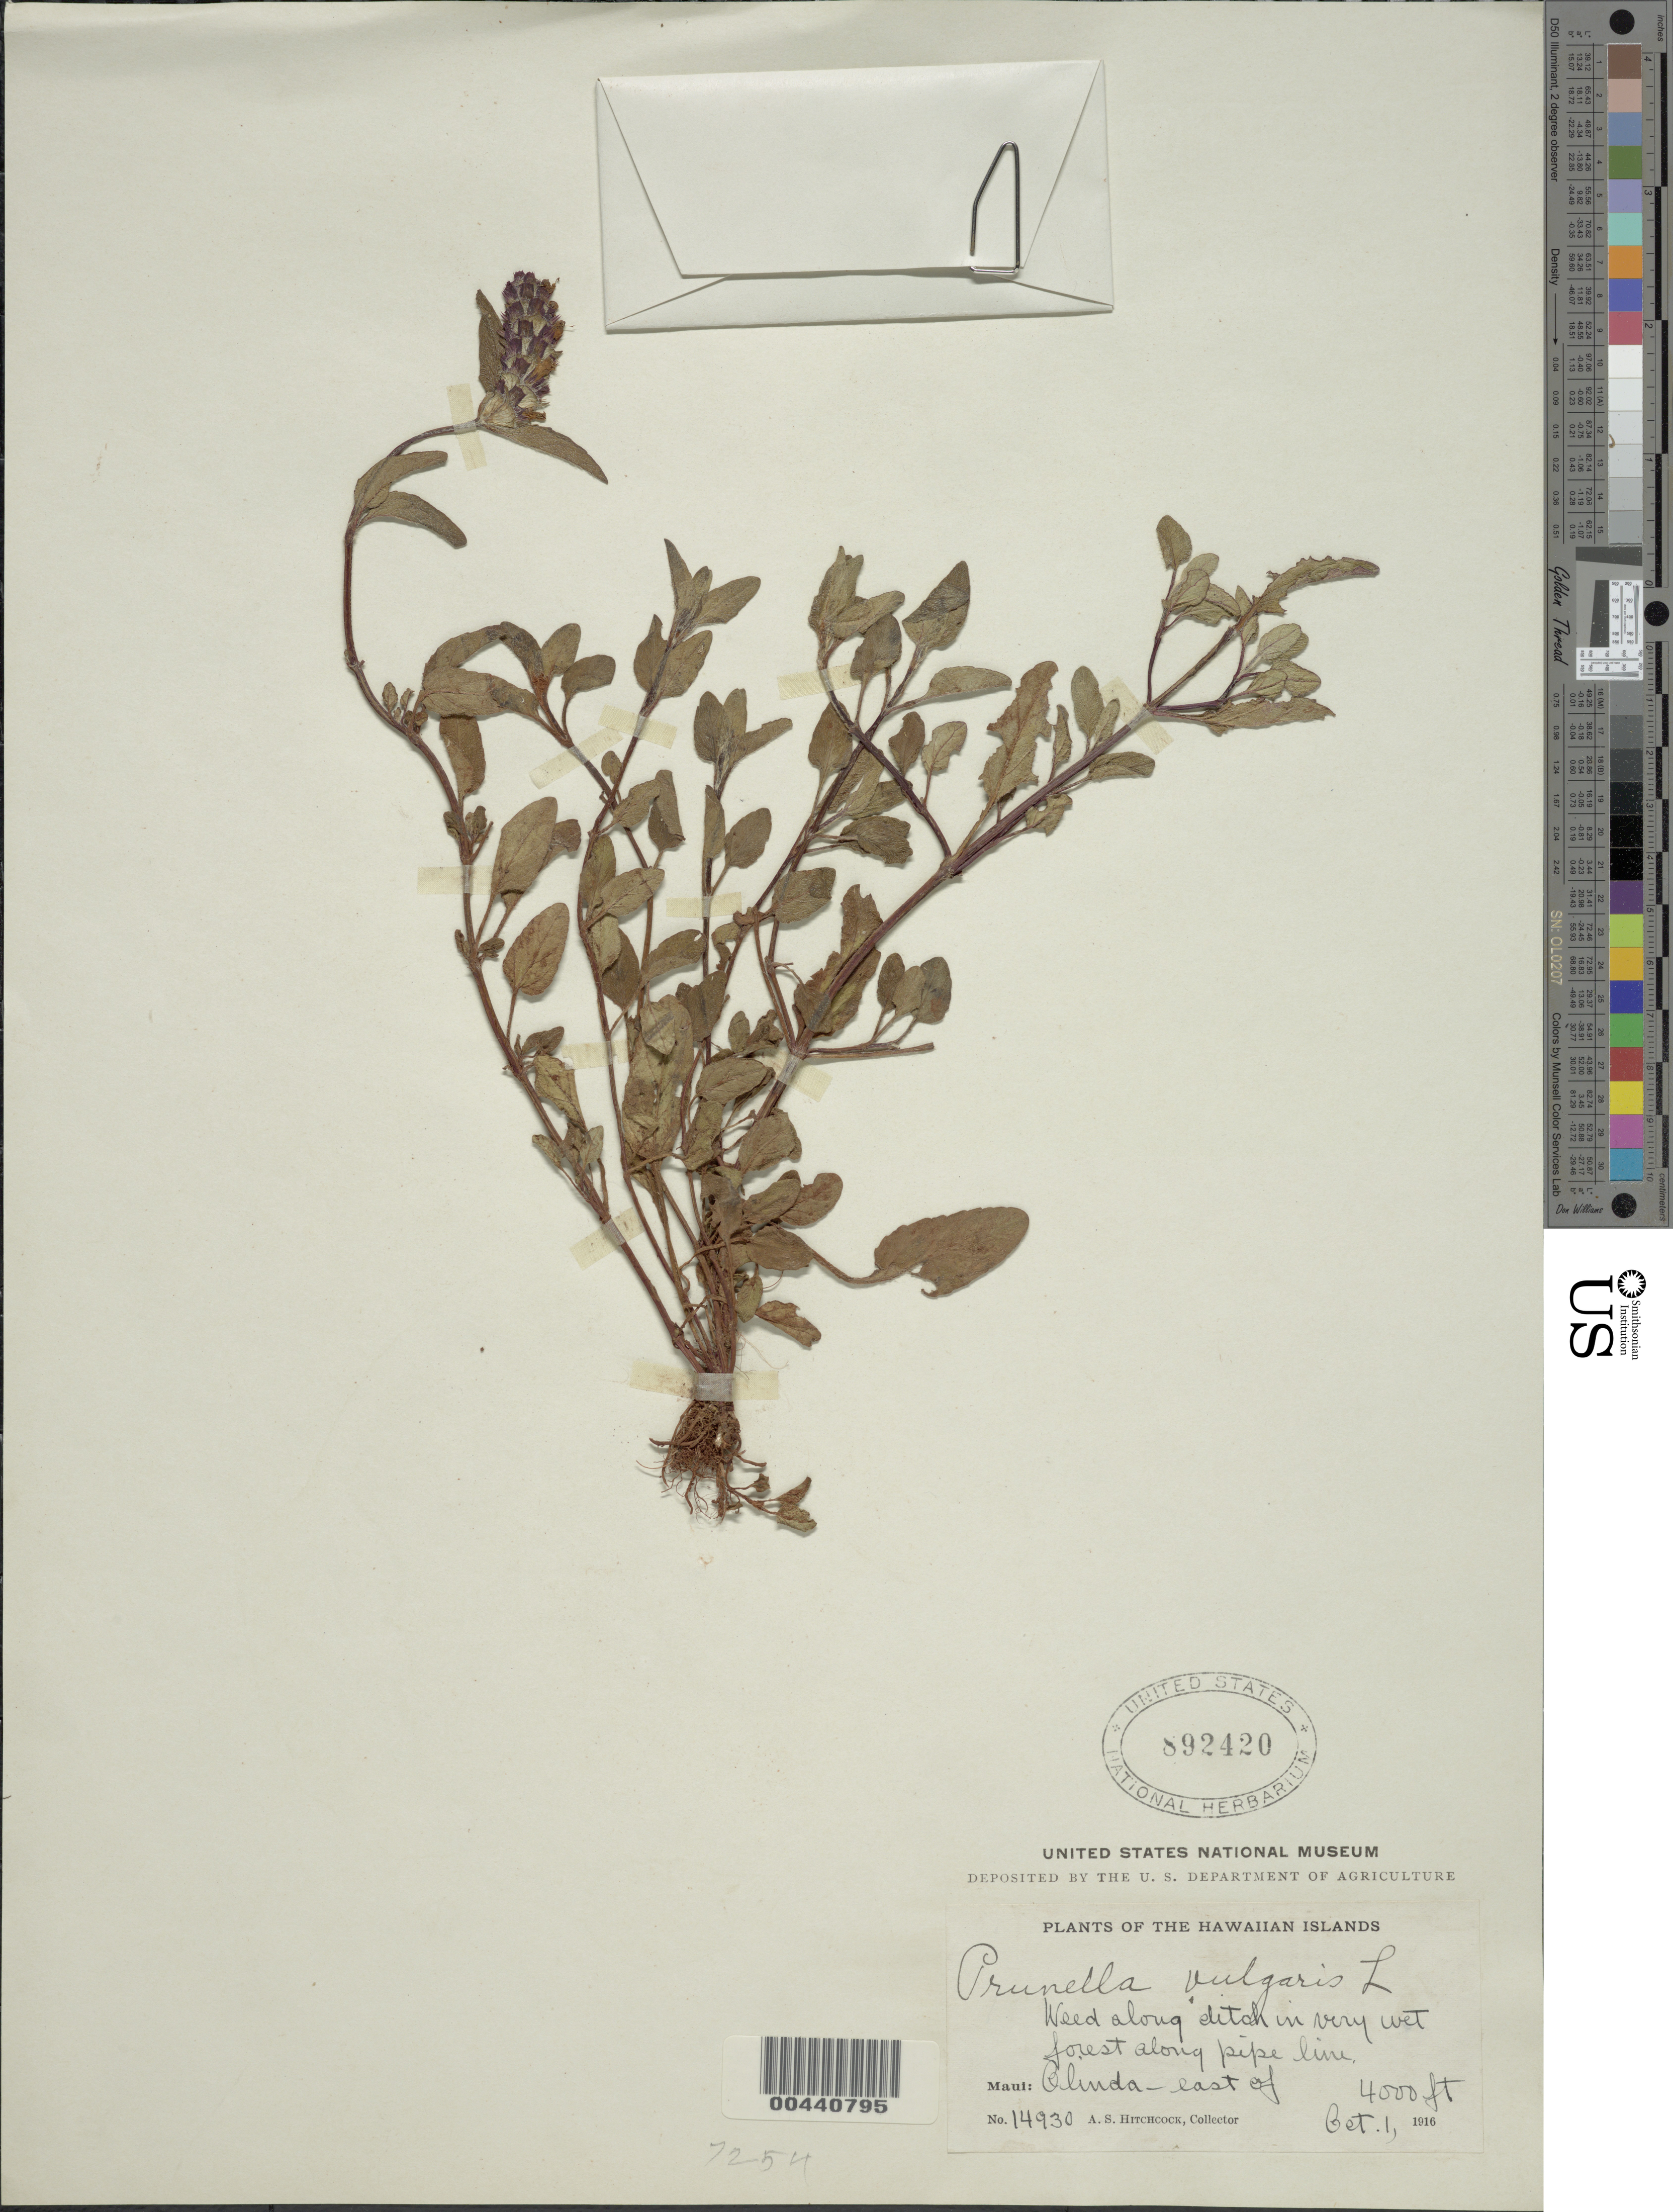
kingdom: Plantae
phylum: Tracheophyta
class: Magnoliopsida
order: Lamiales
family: Lamiaceae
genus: Prunella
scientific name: Prunella vulgaris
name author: L.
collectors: A. S. Hitchcock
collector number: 14930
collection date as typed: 1 Oct 1916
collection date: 1916-10-01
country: United States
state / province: Hawaii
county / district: Maui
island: Maui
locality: Olinda, E of, along pipe line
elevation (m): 1219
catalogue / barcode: US 892420